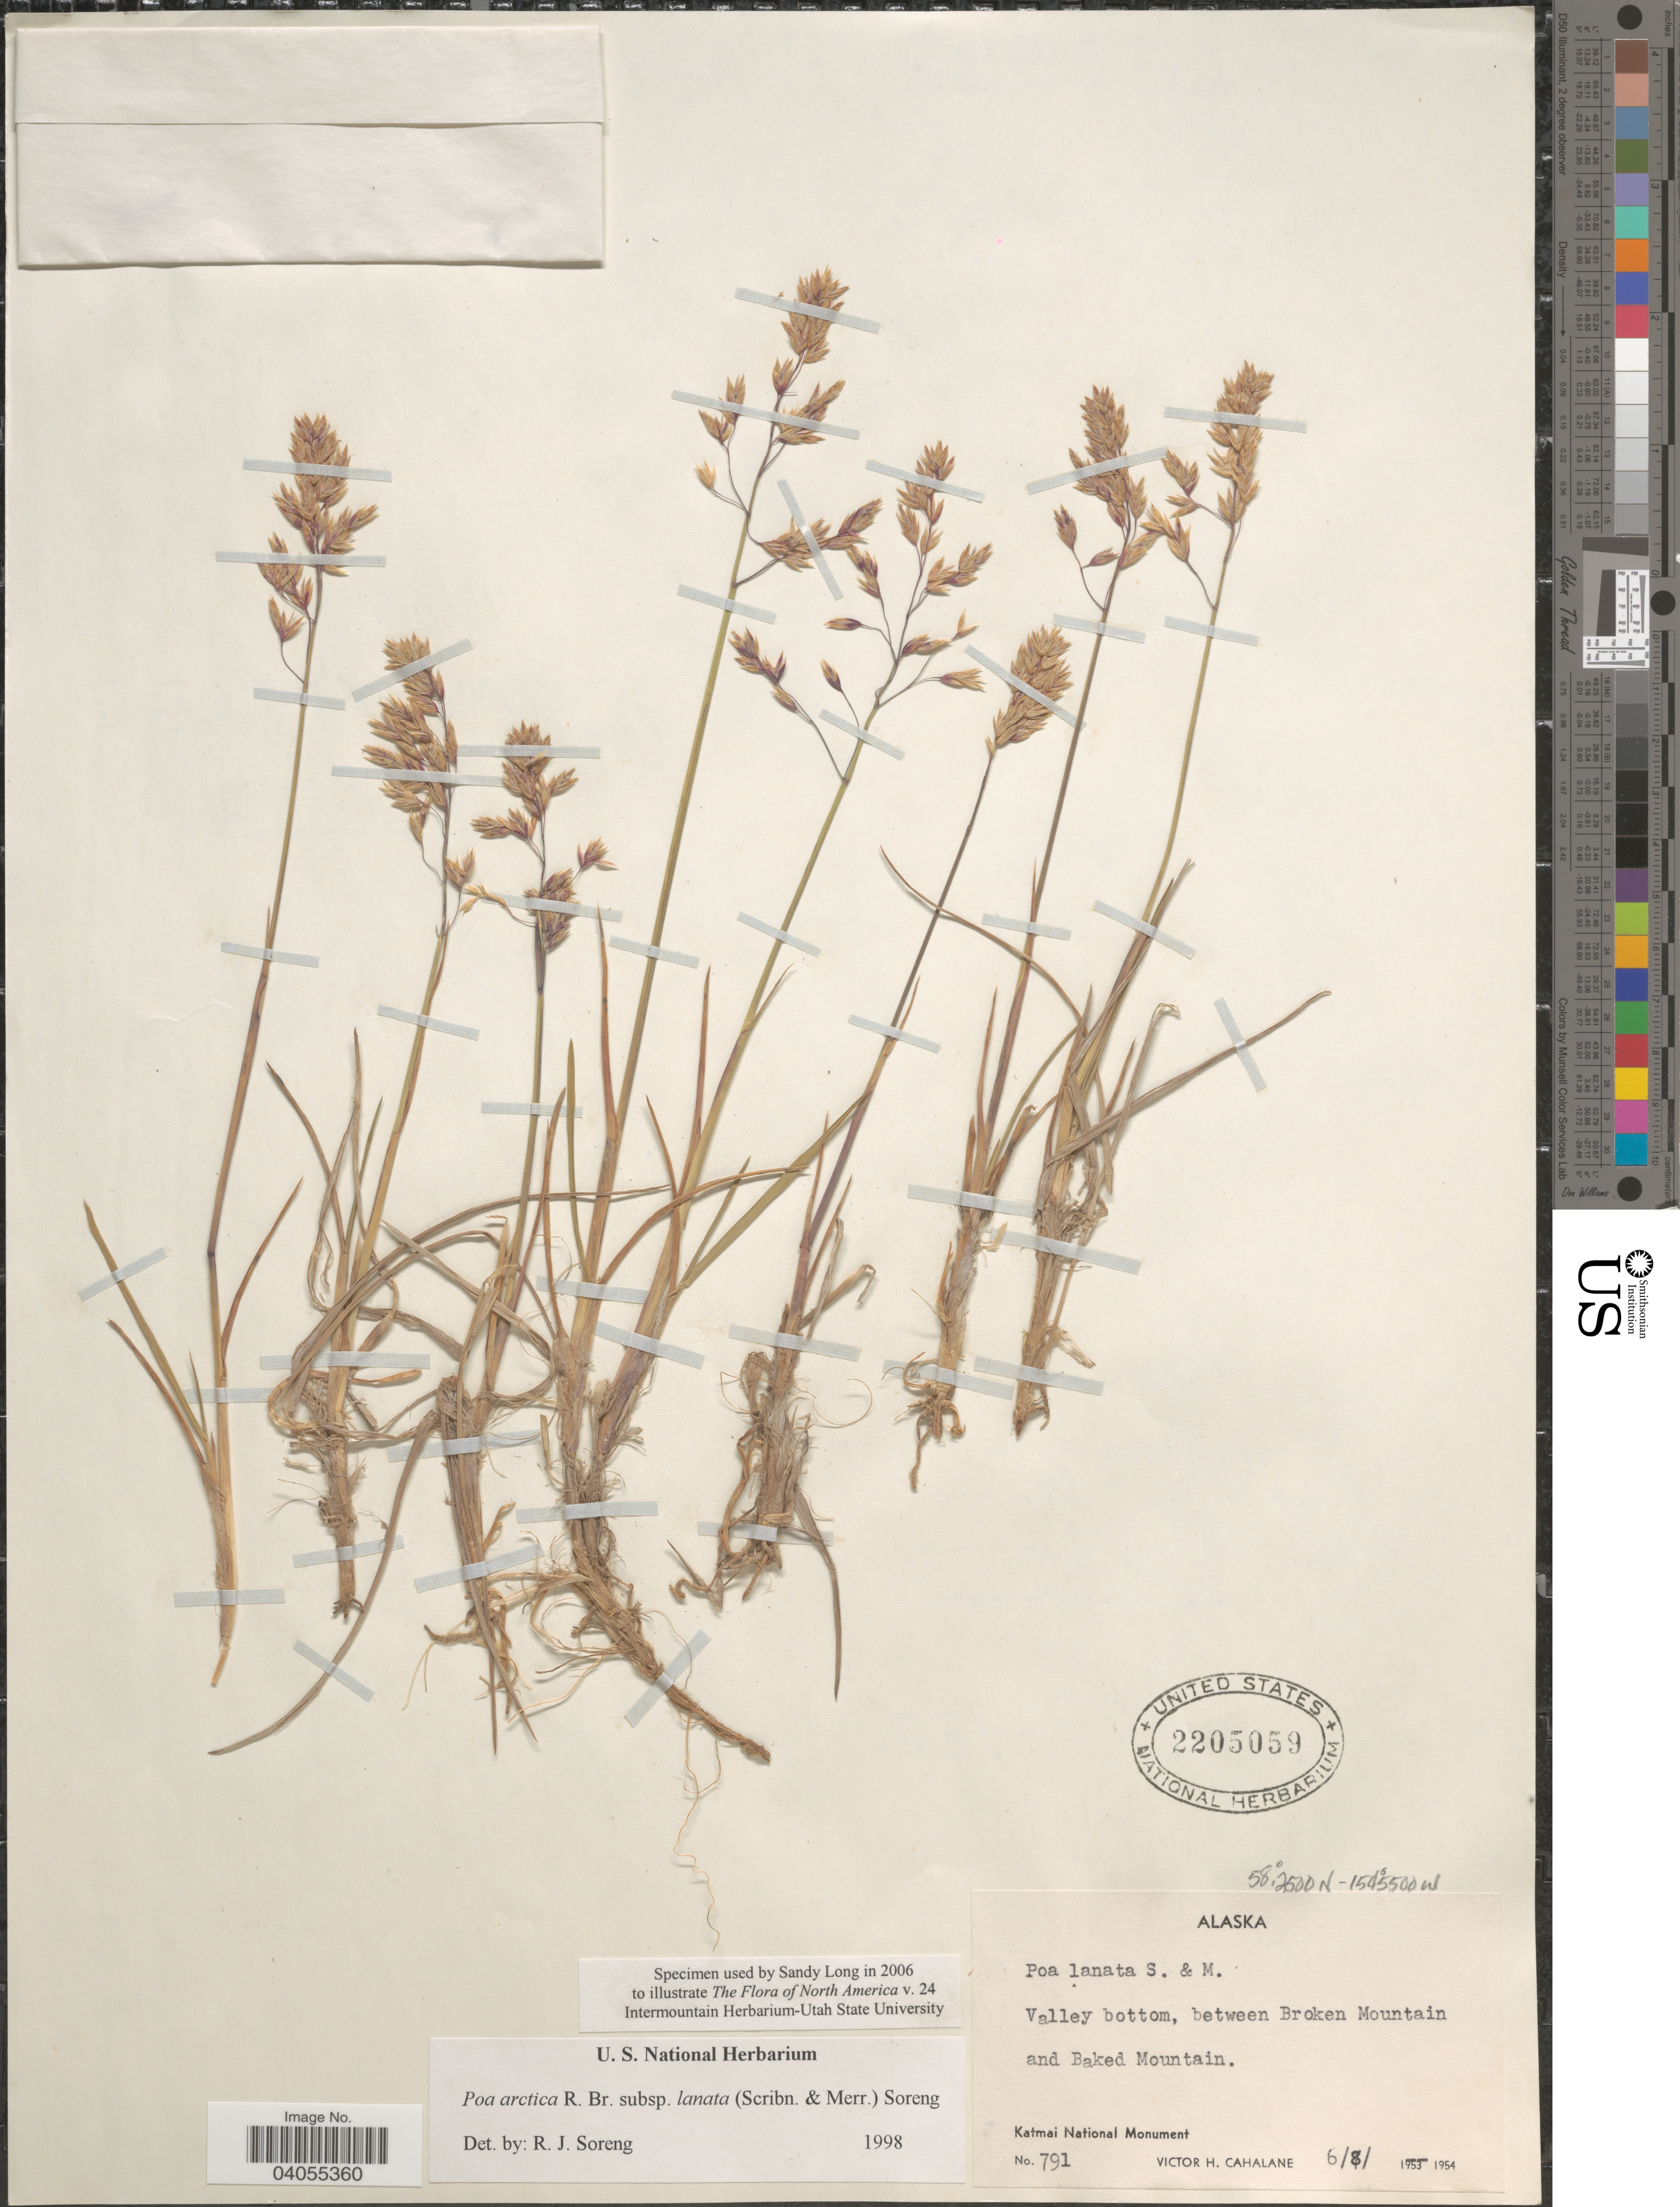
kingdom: Plantae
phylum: Tracheophyta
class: Liliopsida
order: Poales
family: Poaceae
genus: Poa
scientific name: Poa arctica subsp. lanata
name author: (Scribn. & Merr.) Soreng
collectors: V. Cahalane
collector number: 791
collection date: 1954-06-08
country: United States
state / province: Alaska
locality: Valley bottom, between Broken Mountain and Baked Mountain. Katmai National Monument.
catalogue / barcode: US 2205059